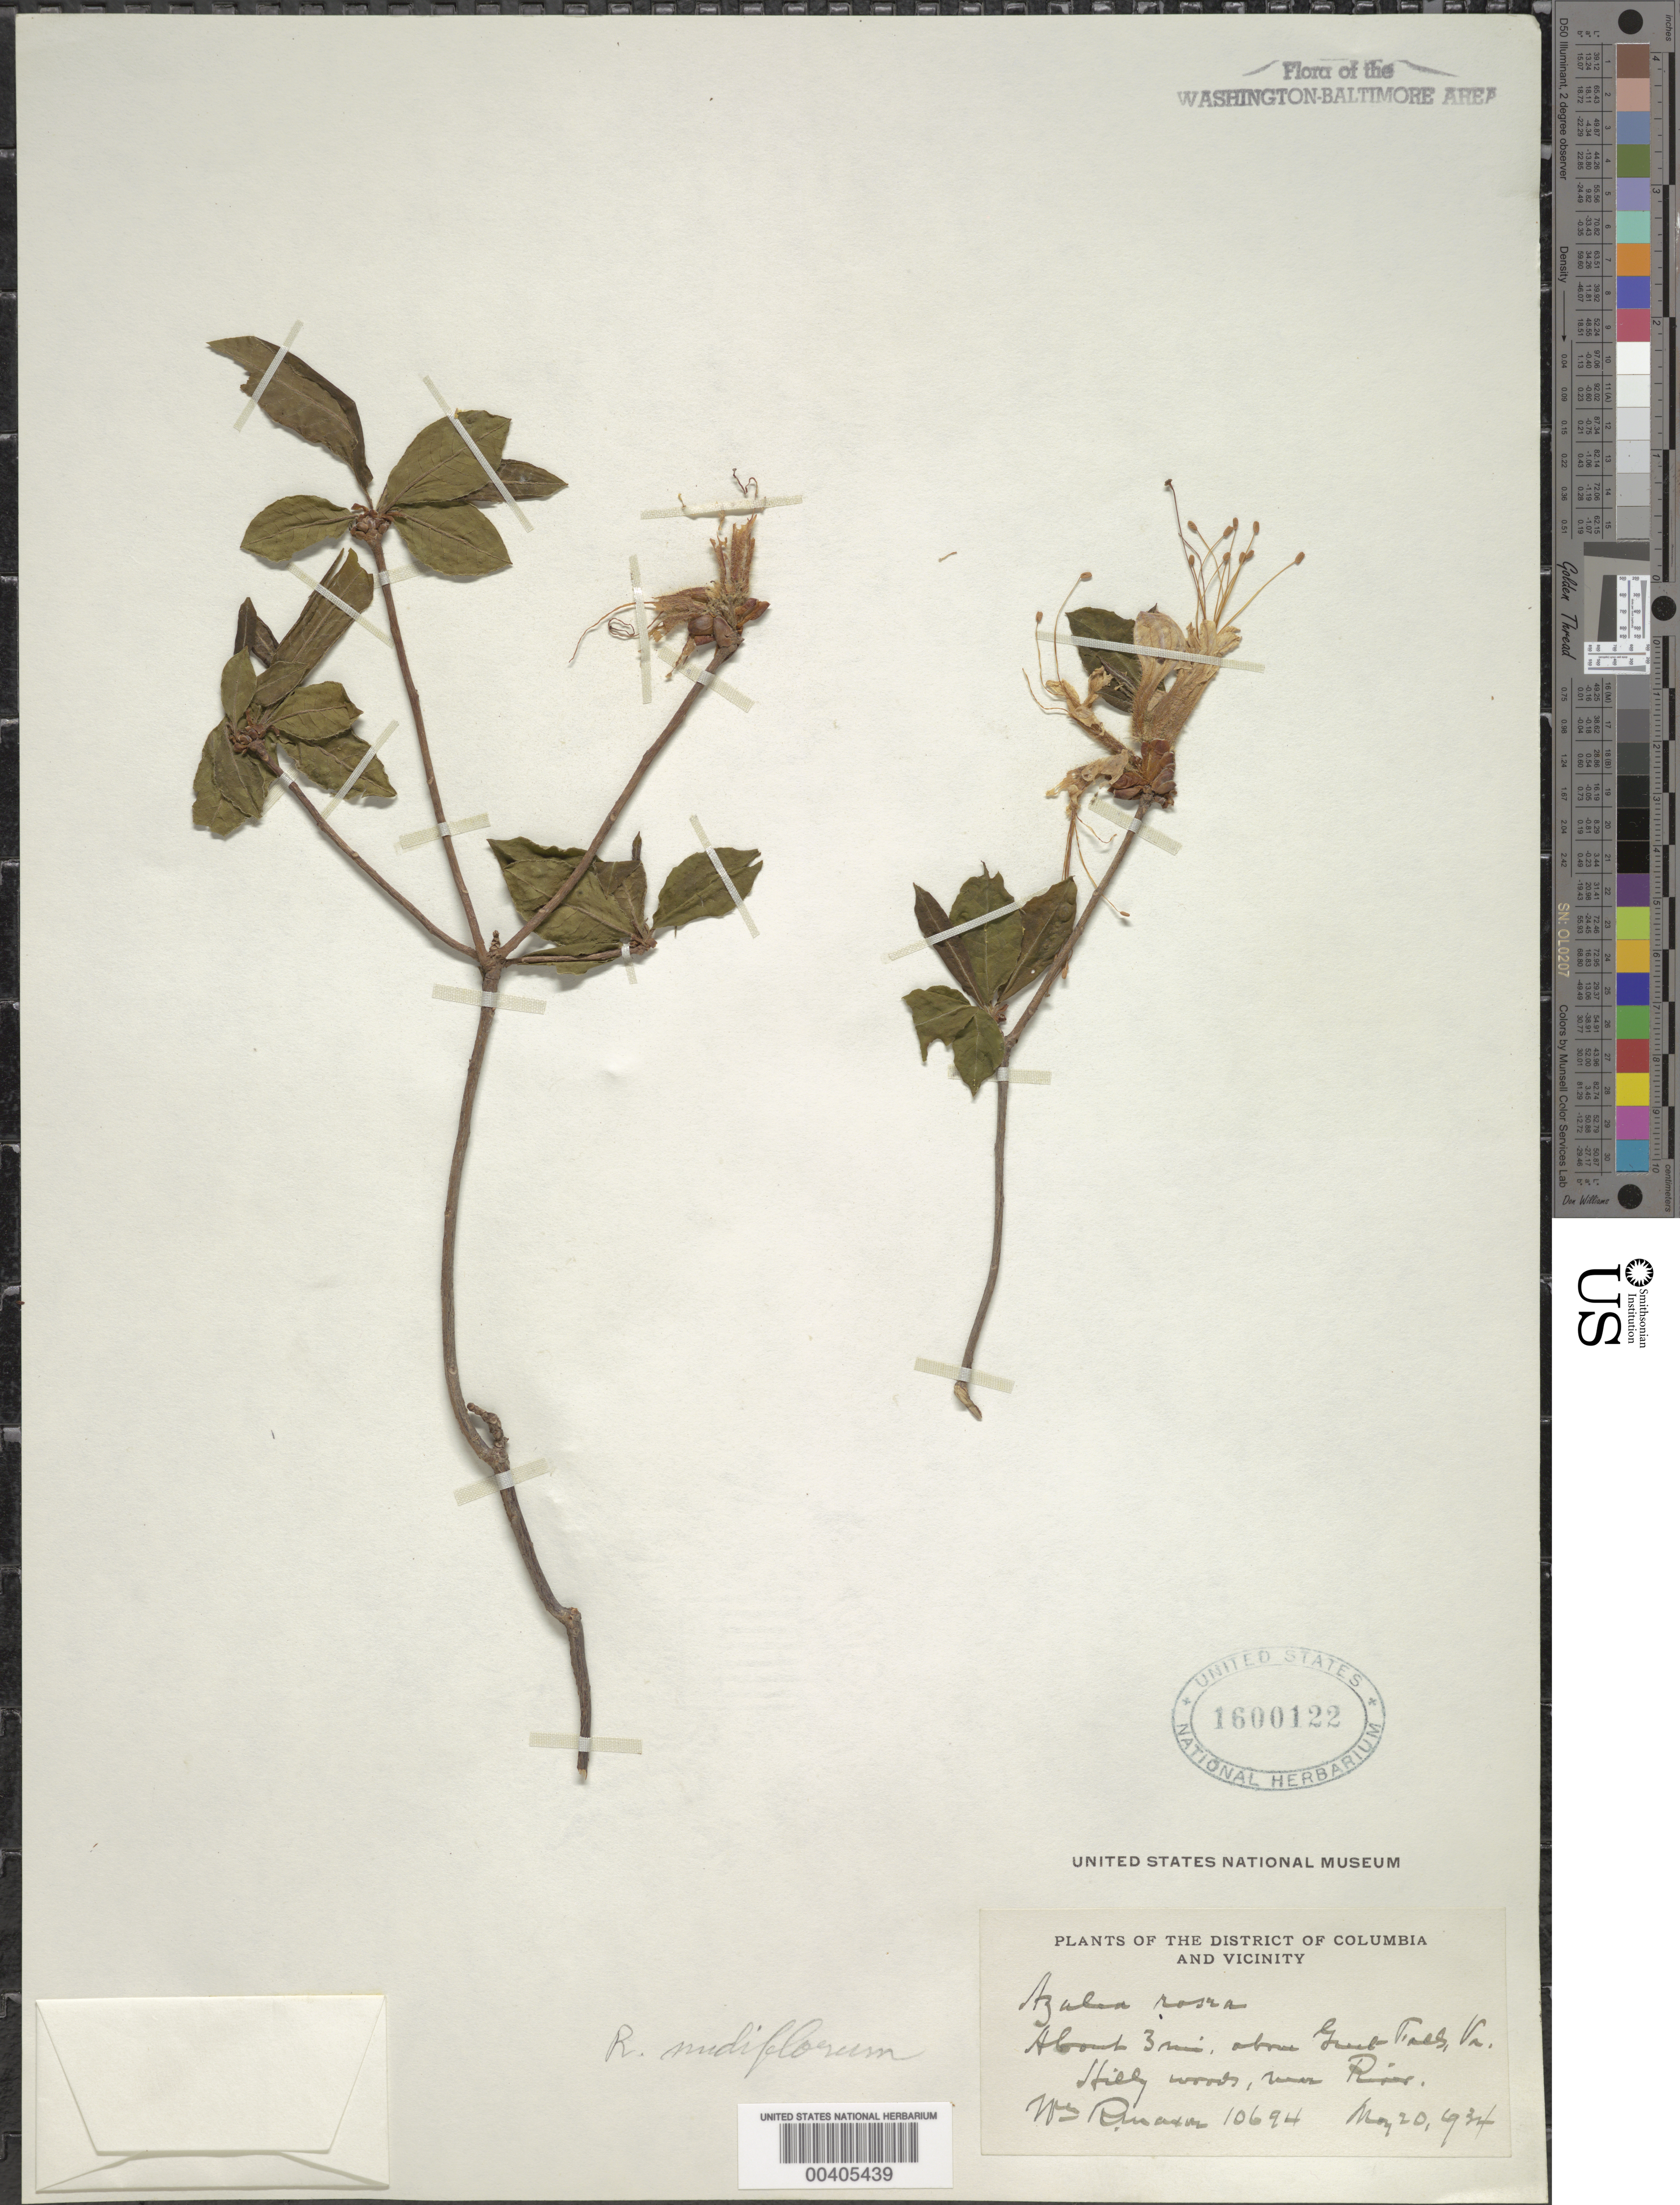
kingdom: Plantae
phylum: Tracheophyta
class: Magnoliopsida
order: Ericales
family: Ericaceae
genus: Rhododendron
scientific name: Rhododendron periclymenoides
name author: (Michx.) Shinners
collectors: W. R. Maxon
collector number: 10694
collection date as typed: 20 May 1934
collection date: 1934-05-20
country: United States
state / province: Virginia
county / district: Fairfax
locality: Above Great Falls near Potomac River C. and O. Canal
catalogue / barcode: US 1600122